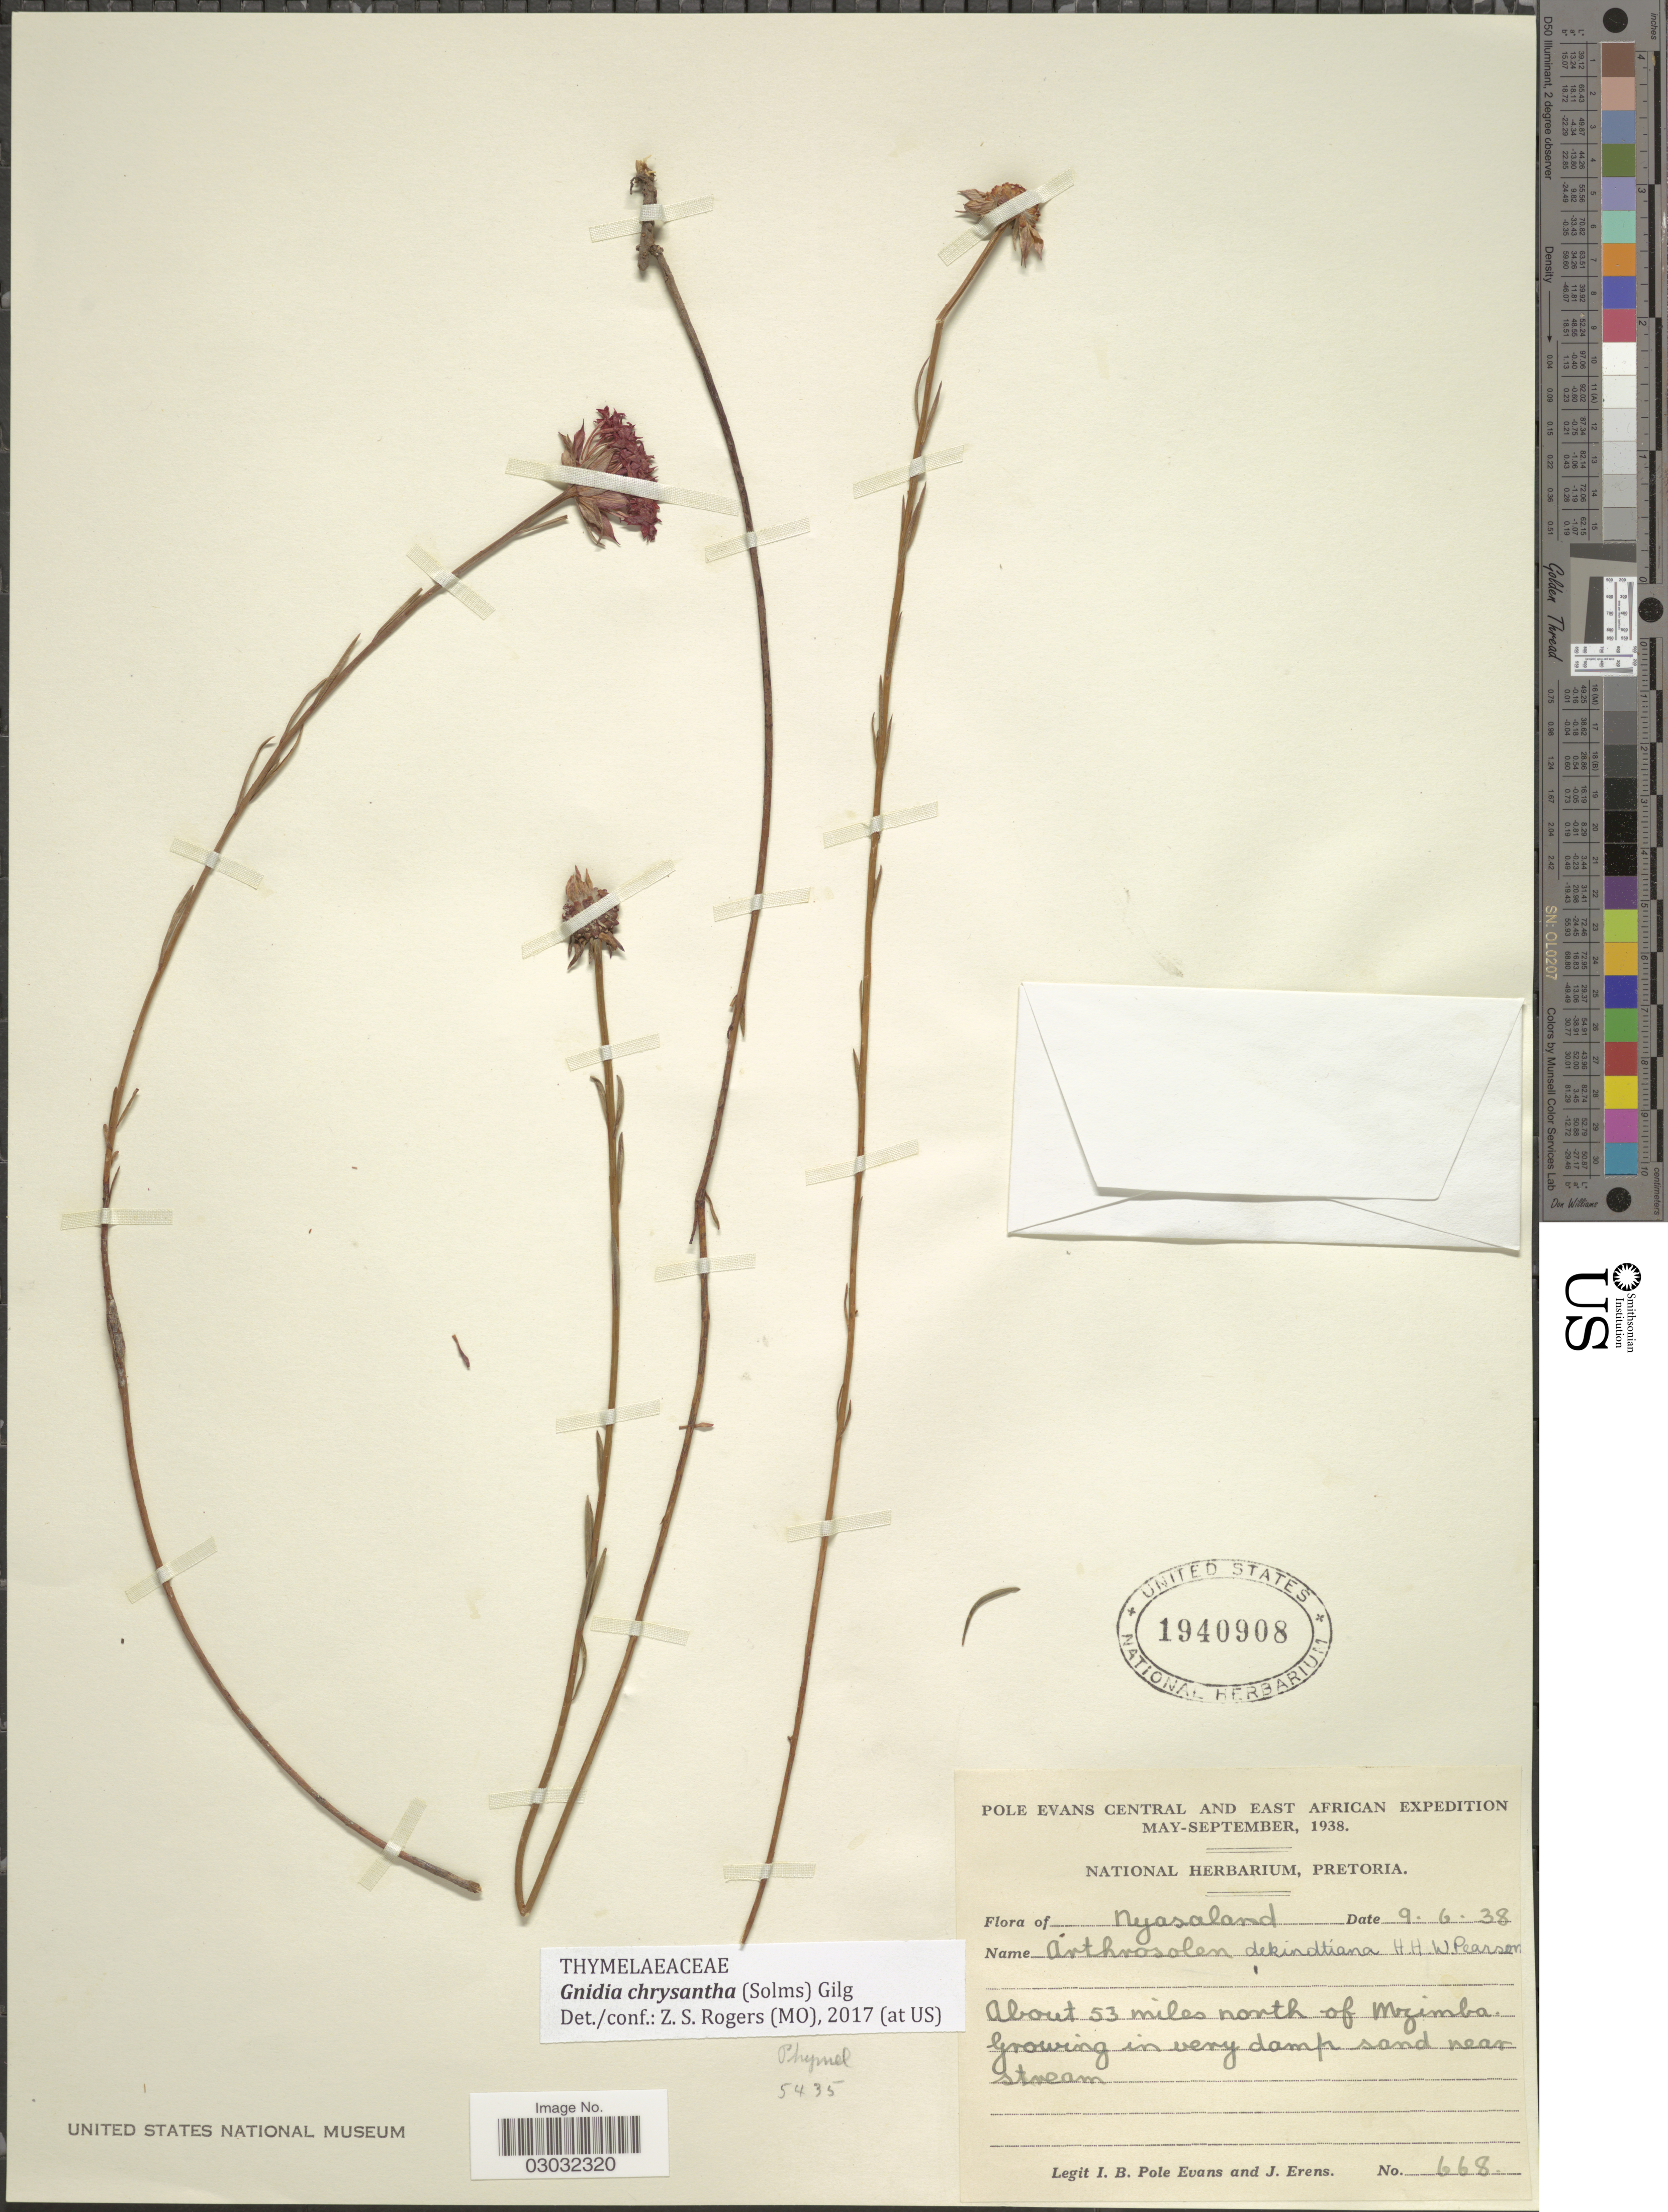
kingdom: Plantae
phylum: Tracheophyta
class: Magnoliopsida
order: Malvales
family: Thymelaeaceae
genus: Lasiosiphon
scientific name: Lasiosiphon chrysnathus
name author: (Solms ex Schweinf.) Olaniyan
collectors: I. B. Pole-Evans & J. Erens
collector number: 668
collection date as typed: Transcribed d/m/y: 9/6/38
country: Malawi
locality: Nyasaland. About 53 miles north of Mzimba. Central and East African.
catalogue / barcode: US 1940908